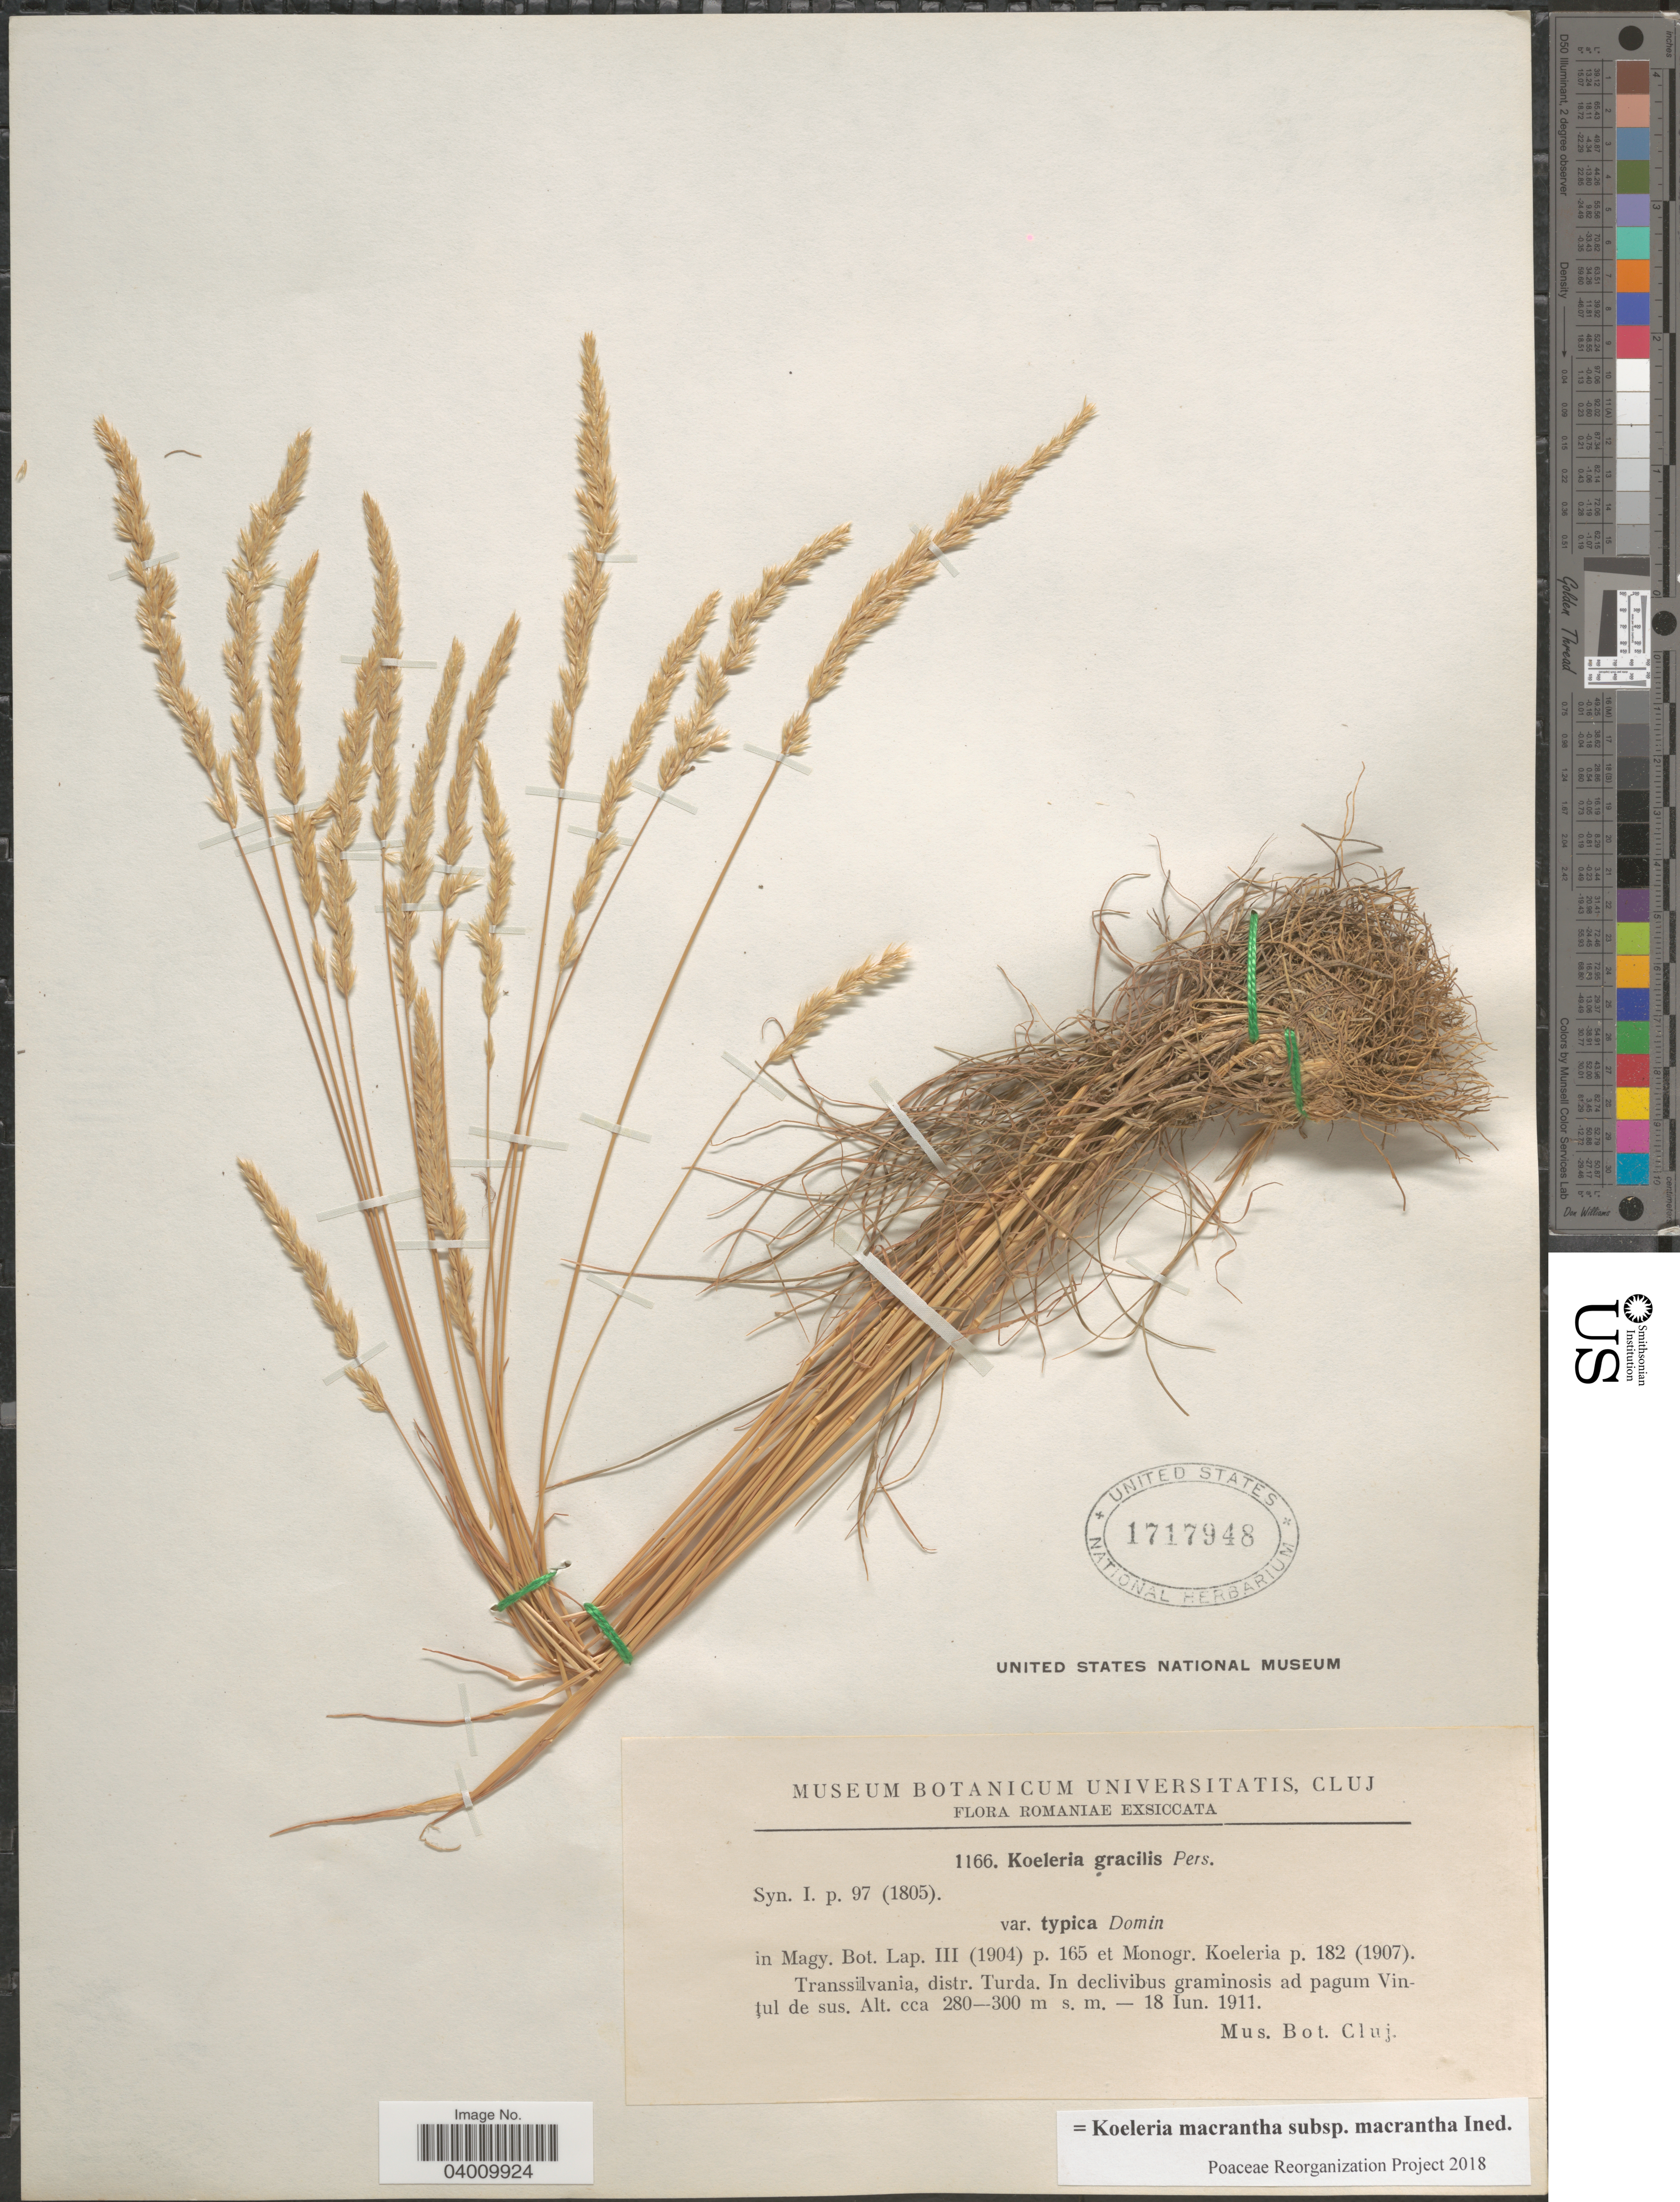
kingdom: Plantae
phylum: Tracheophyta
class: Liliopsida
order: Poales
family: Poaceae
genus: Koeleria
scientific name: Koeleria macrantha subsp. macrantha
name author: (Ledeb.) Schult.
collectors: Mus. Bot. Cluj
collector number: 1166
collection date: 1911-06-18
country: Romania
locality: Romaniae. Transsilvania, distr. Turda. In declivibus graminosis ad pagum Vințul de sus.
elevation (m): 280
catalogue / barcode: US 1717948